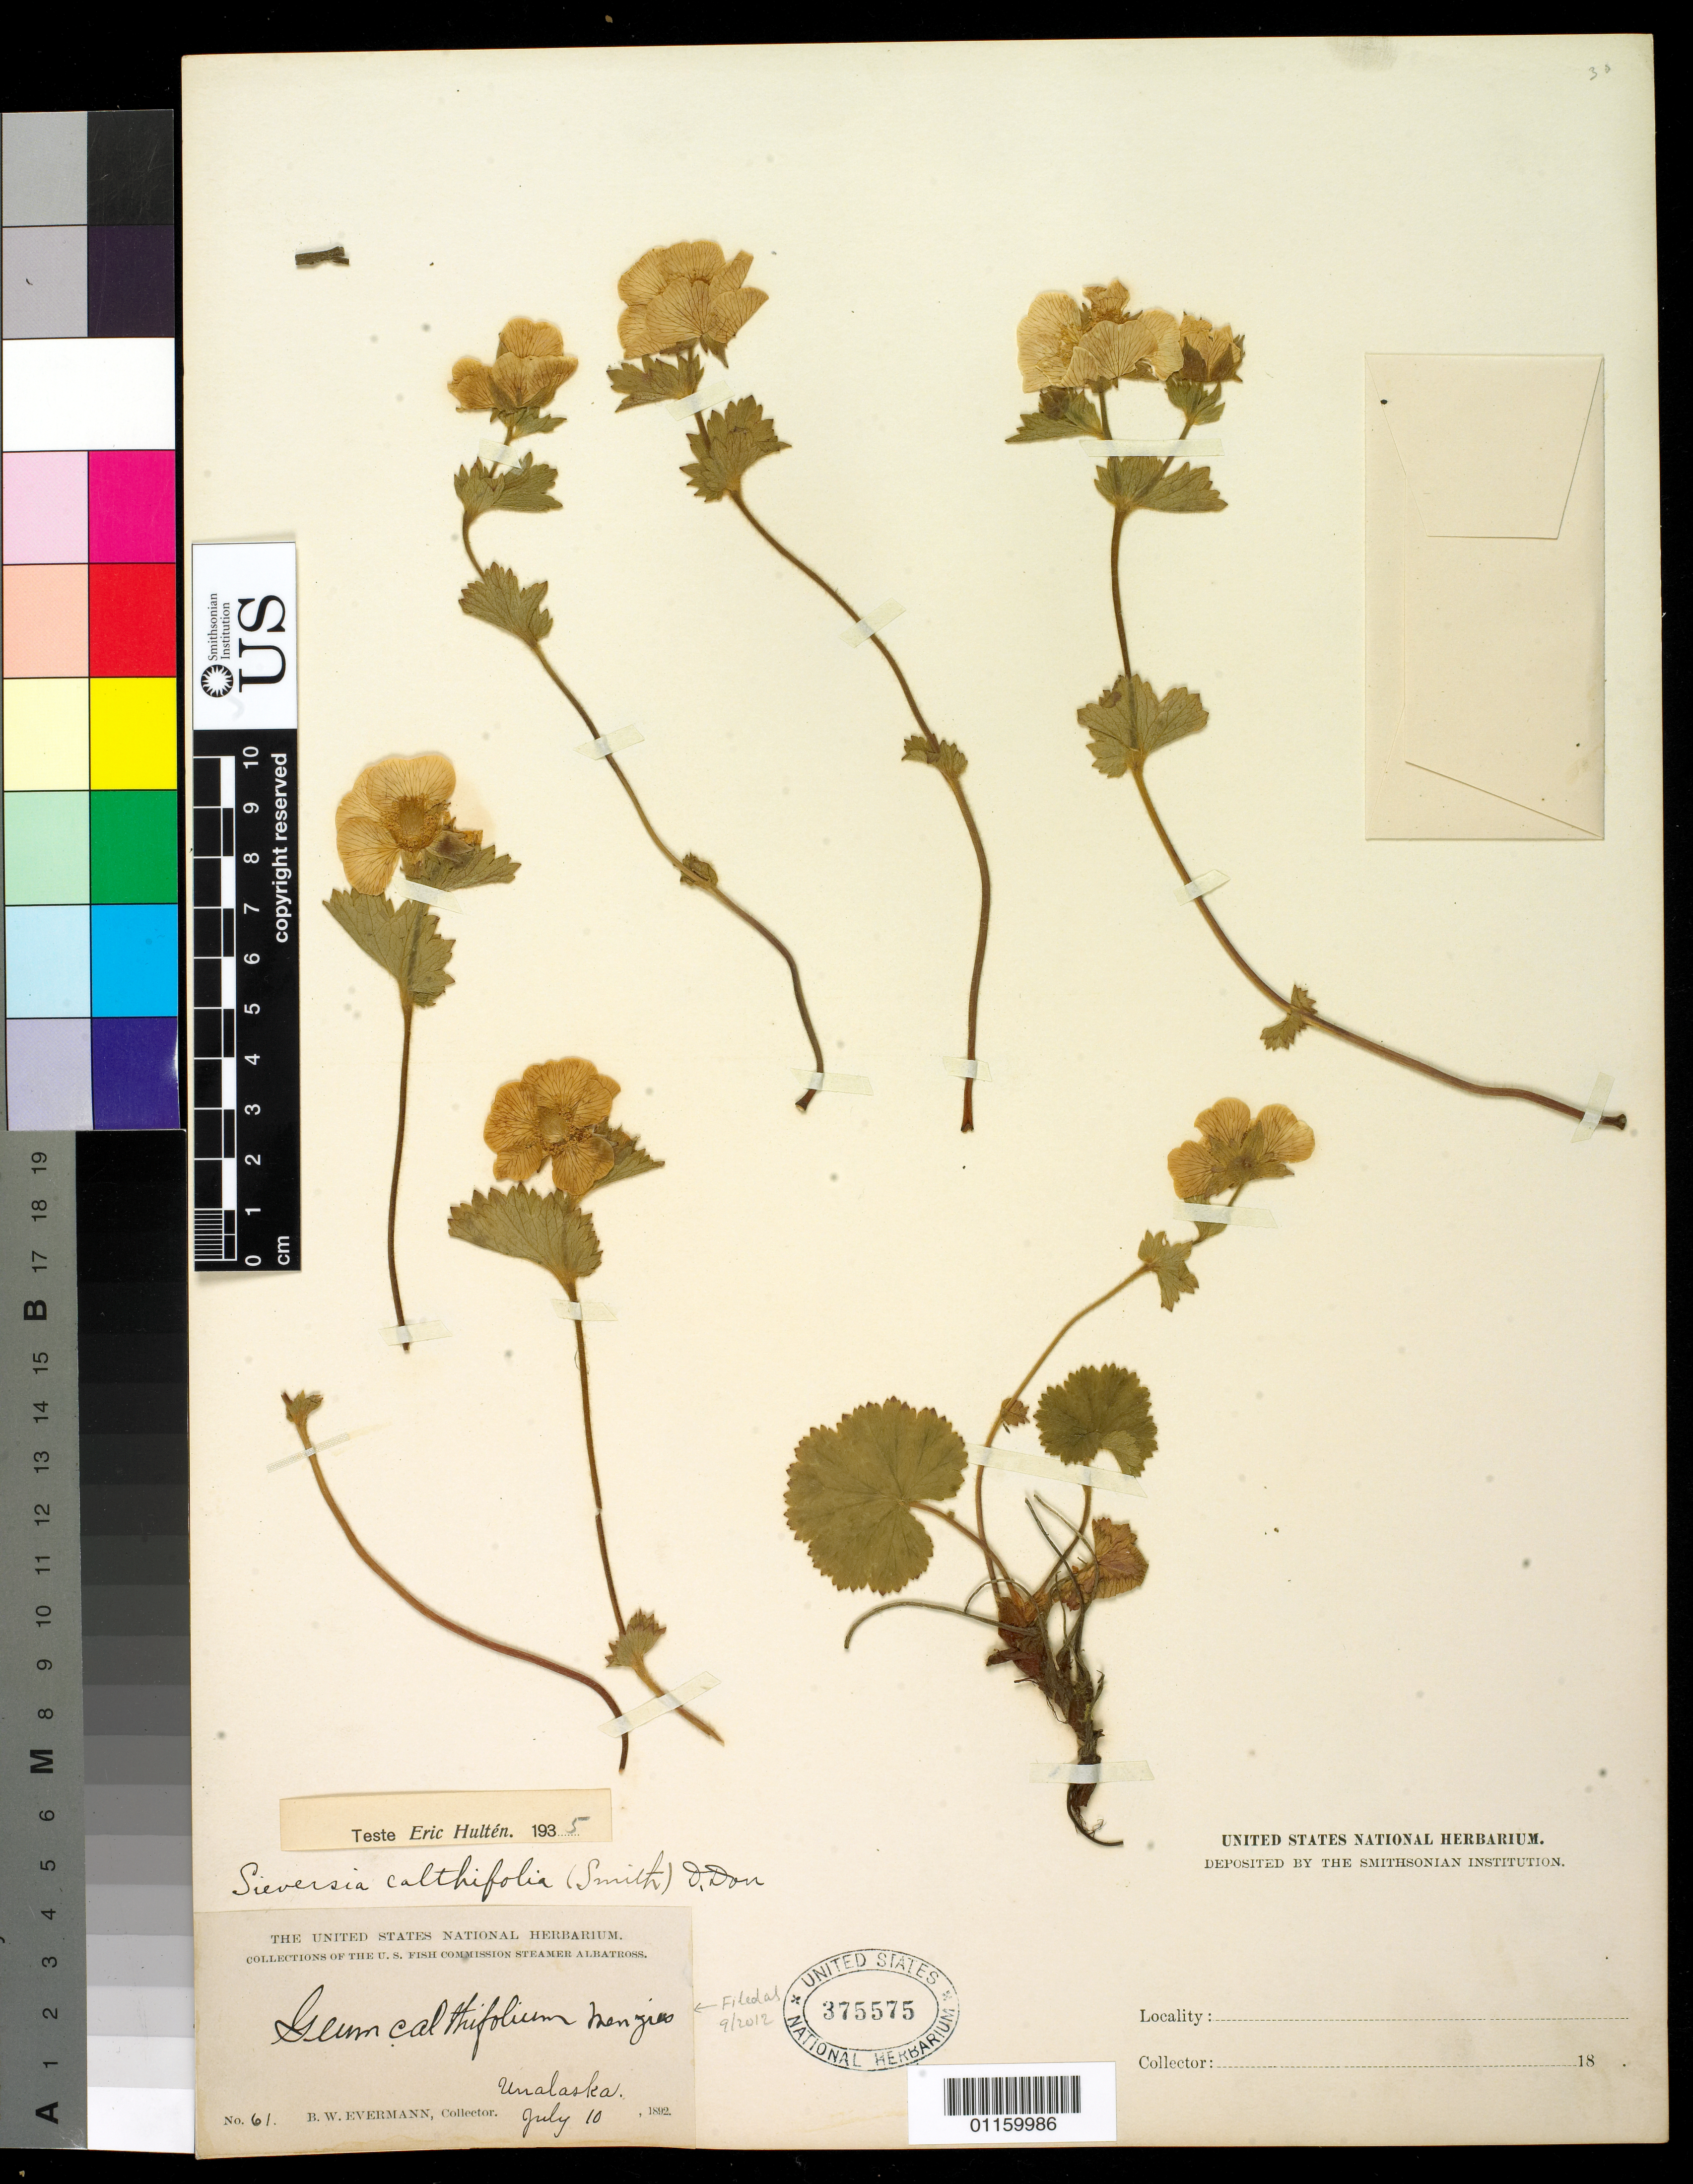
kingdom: Plantae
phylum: Tracheophyta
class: Magnoliopsida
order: Rosales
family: Rosaceae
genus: Geum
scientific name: Geum oregonense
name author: Rydb.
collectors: H. Bolander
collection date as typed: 1866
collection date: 1866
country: United States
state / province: California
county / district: Mono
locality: Mono Pass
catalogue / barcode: US 320831